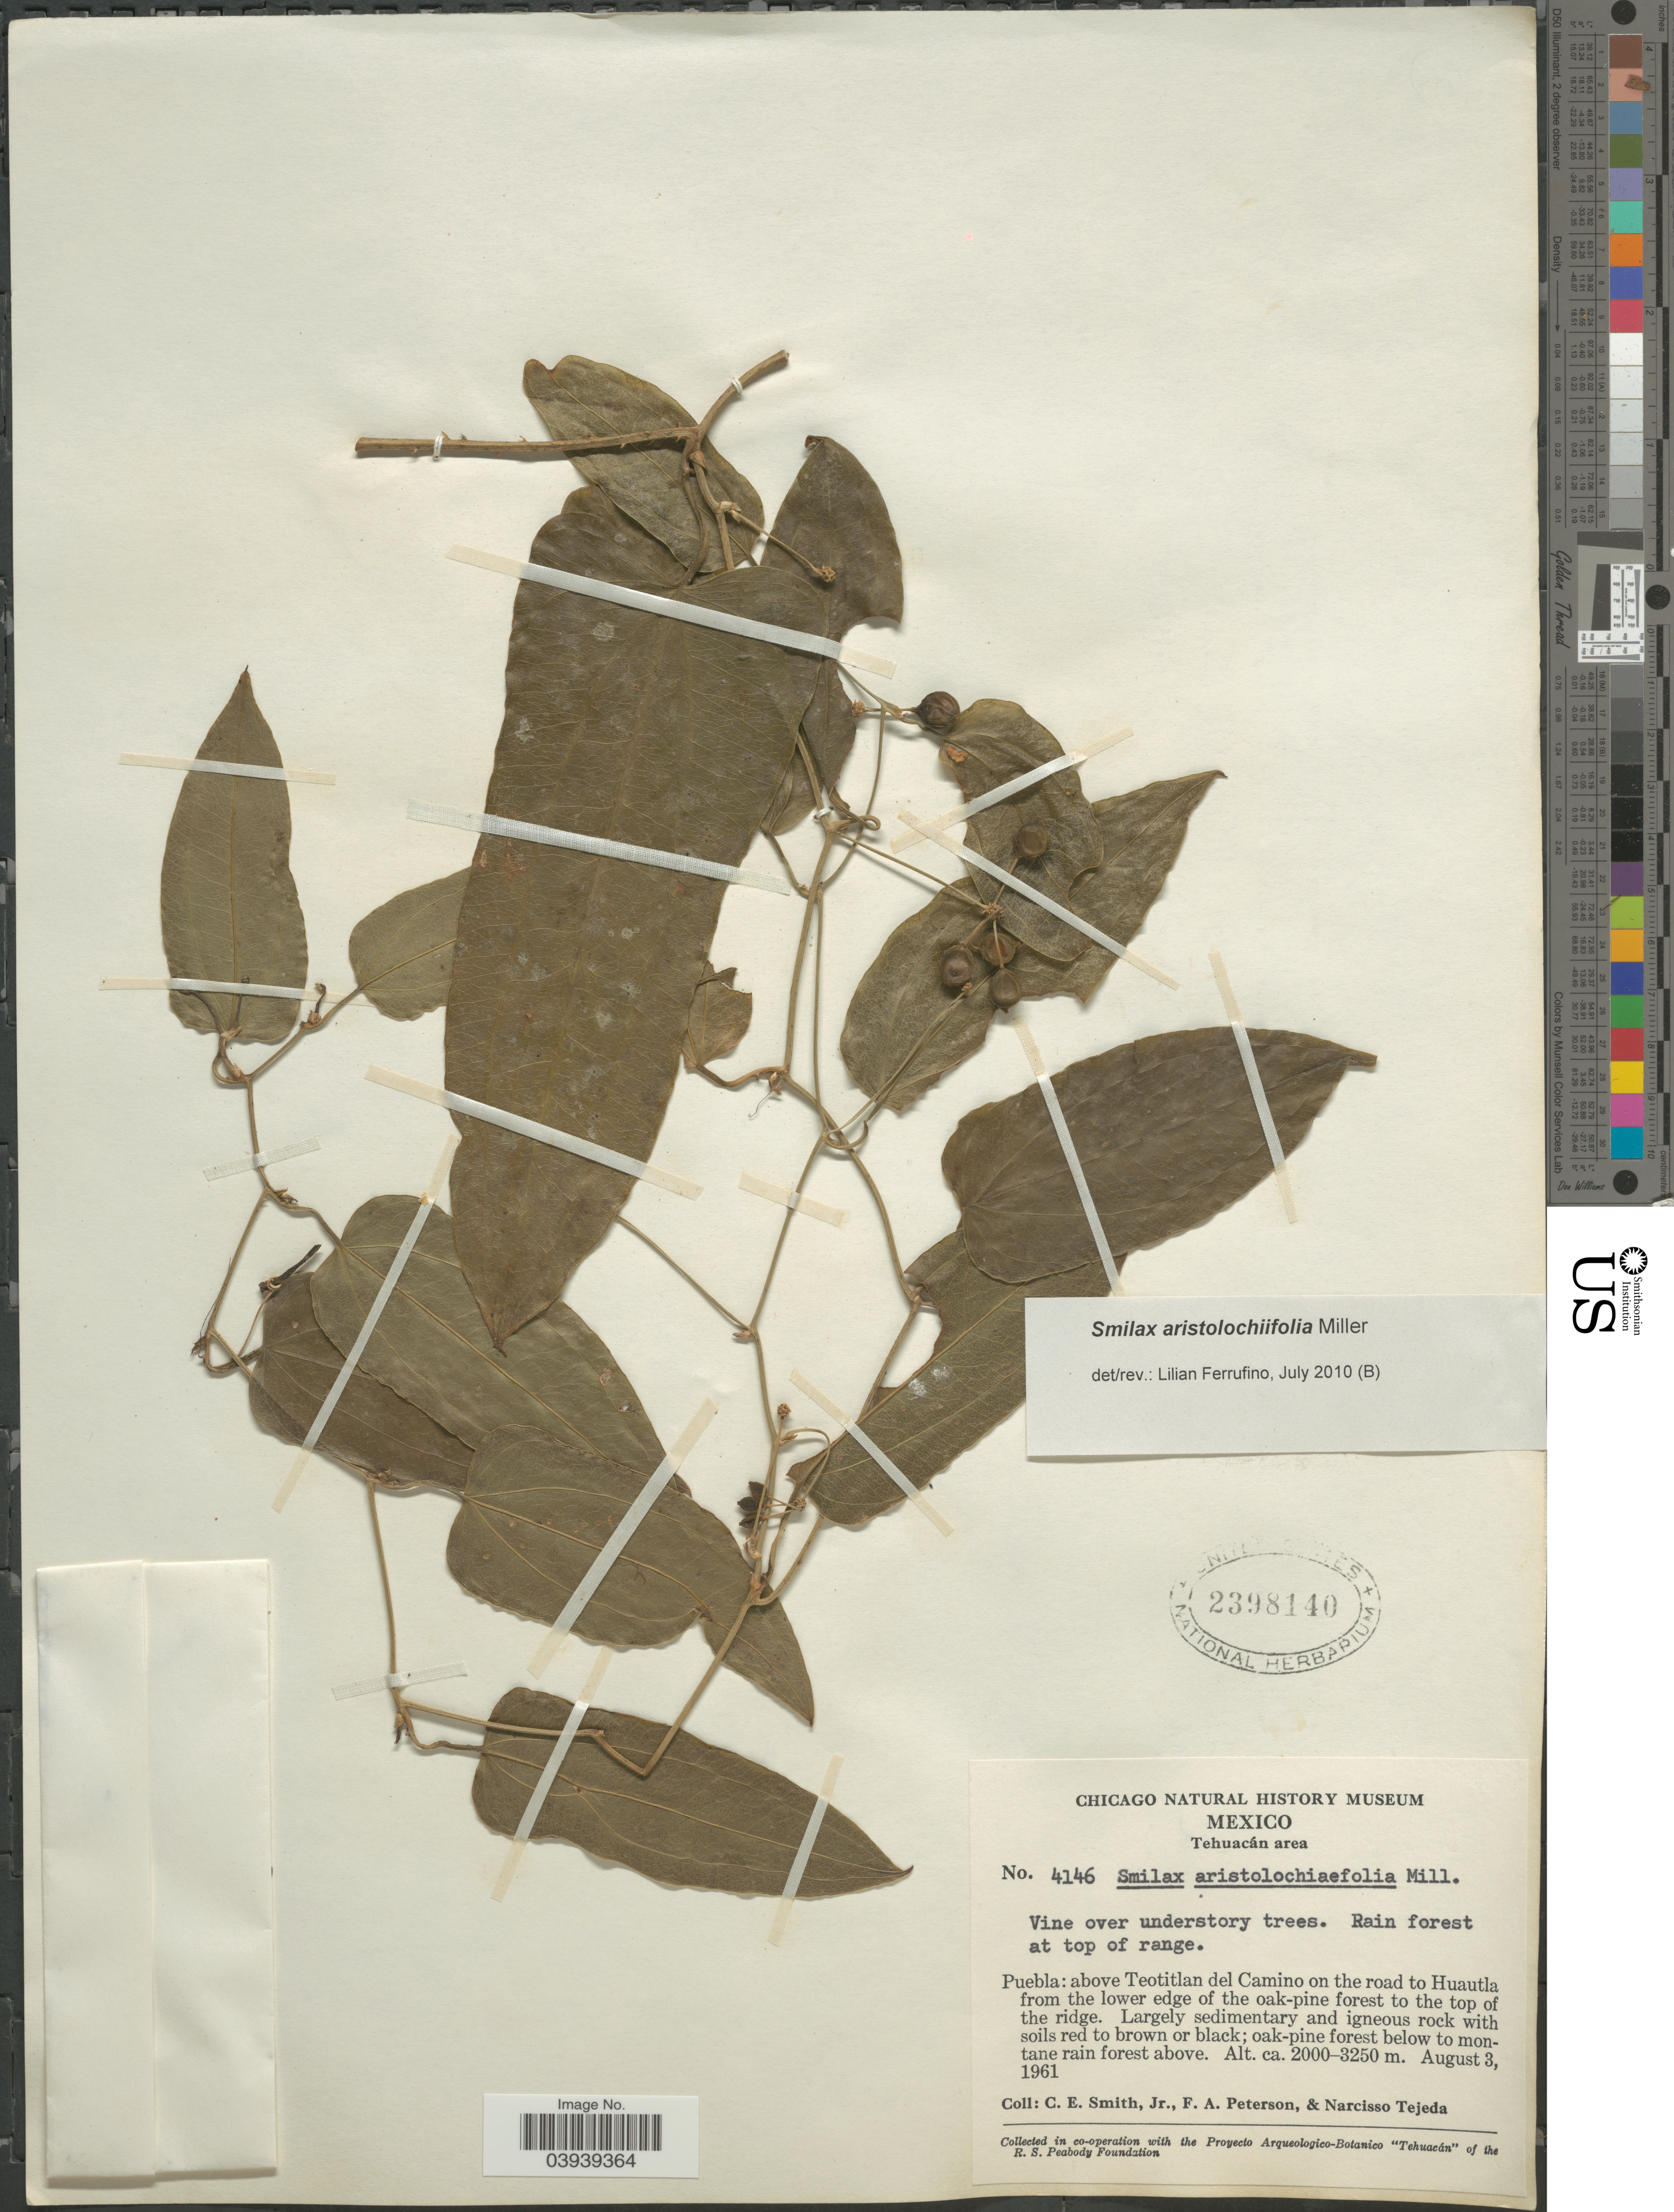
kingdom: Plantae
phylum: Tracheophyta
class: Liliopsida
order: Liliales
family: Smilacaceae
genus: Smilax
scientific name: Smilax aristolochiifolia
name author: Mill.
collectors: C. E. Smith Jr., F. A. Peterson & N. Tejeda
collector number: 4146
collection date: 1961-08-03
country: Mexico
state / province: Puebla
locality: Tehuacán area. Above Teotitlan del Camino on the road to huautla from the lower edge of the oak-pine forest to the top of the ridge.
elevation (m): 2000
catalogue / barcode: US 2398140